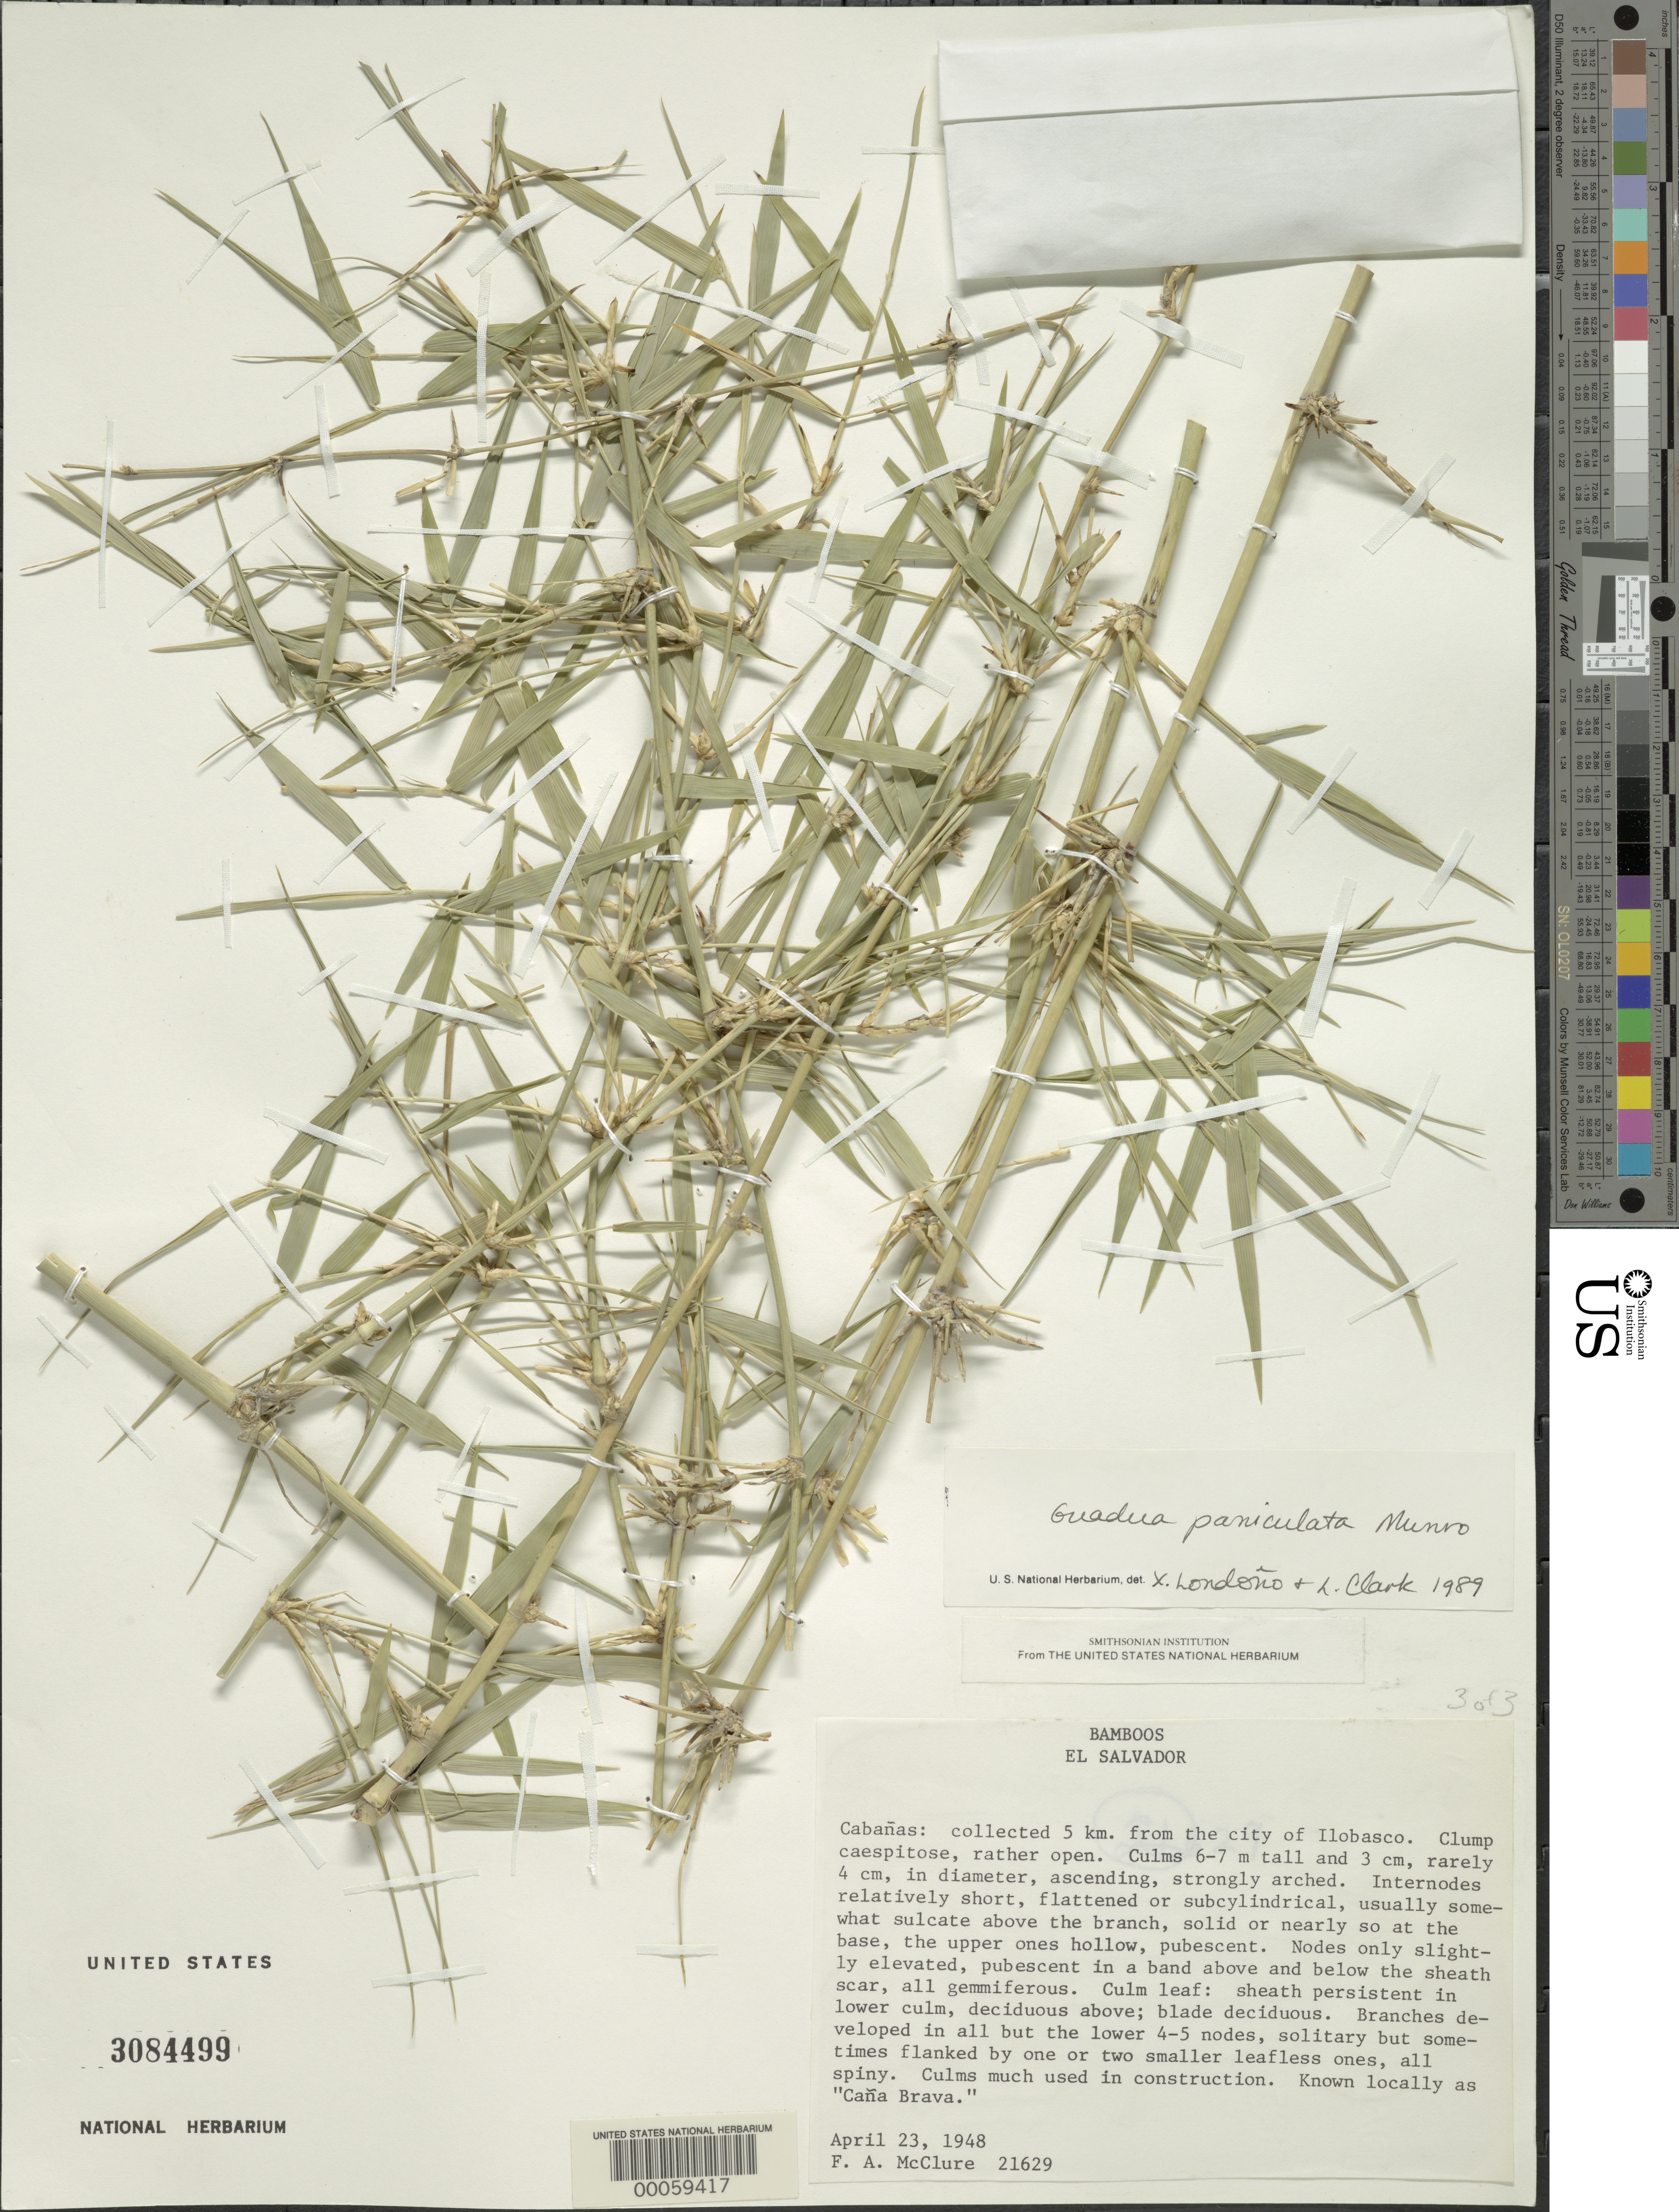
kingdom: Plantae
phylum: Tracheophyta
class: Liliopsida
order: Poales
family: Poaceae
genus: Guadua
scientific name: Guadua paniculata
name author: Munro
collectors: F. A. McClure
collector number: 21629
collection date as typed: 23 Apr 1948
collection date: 1948-04-23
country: El Salvador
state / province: Cabañas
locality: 5 km from Ilobasco City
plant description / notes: Second set of 4 are attached to 2 bulkies.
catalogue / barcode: US 3084499